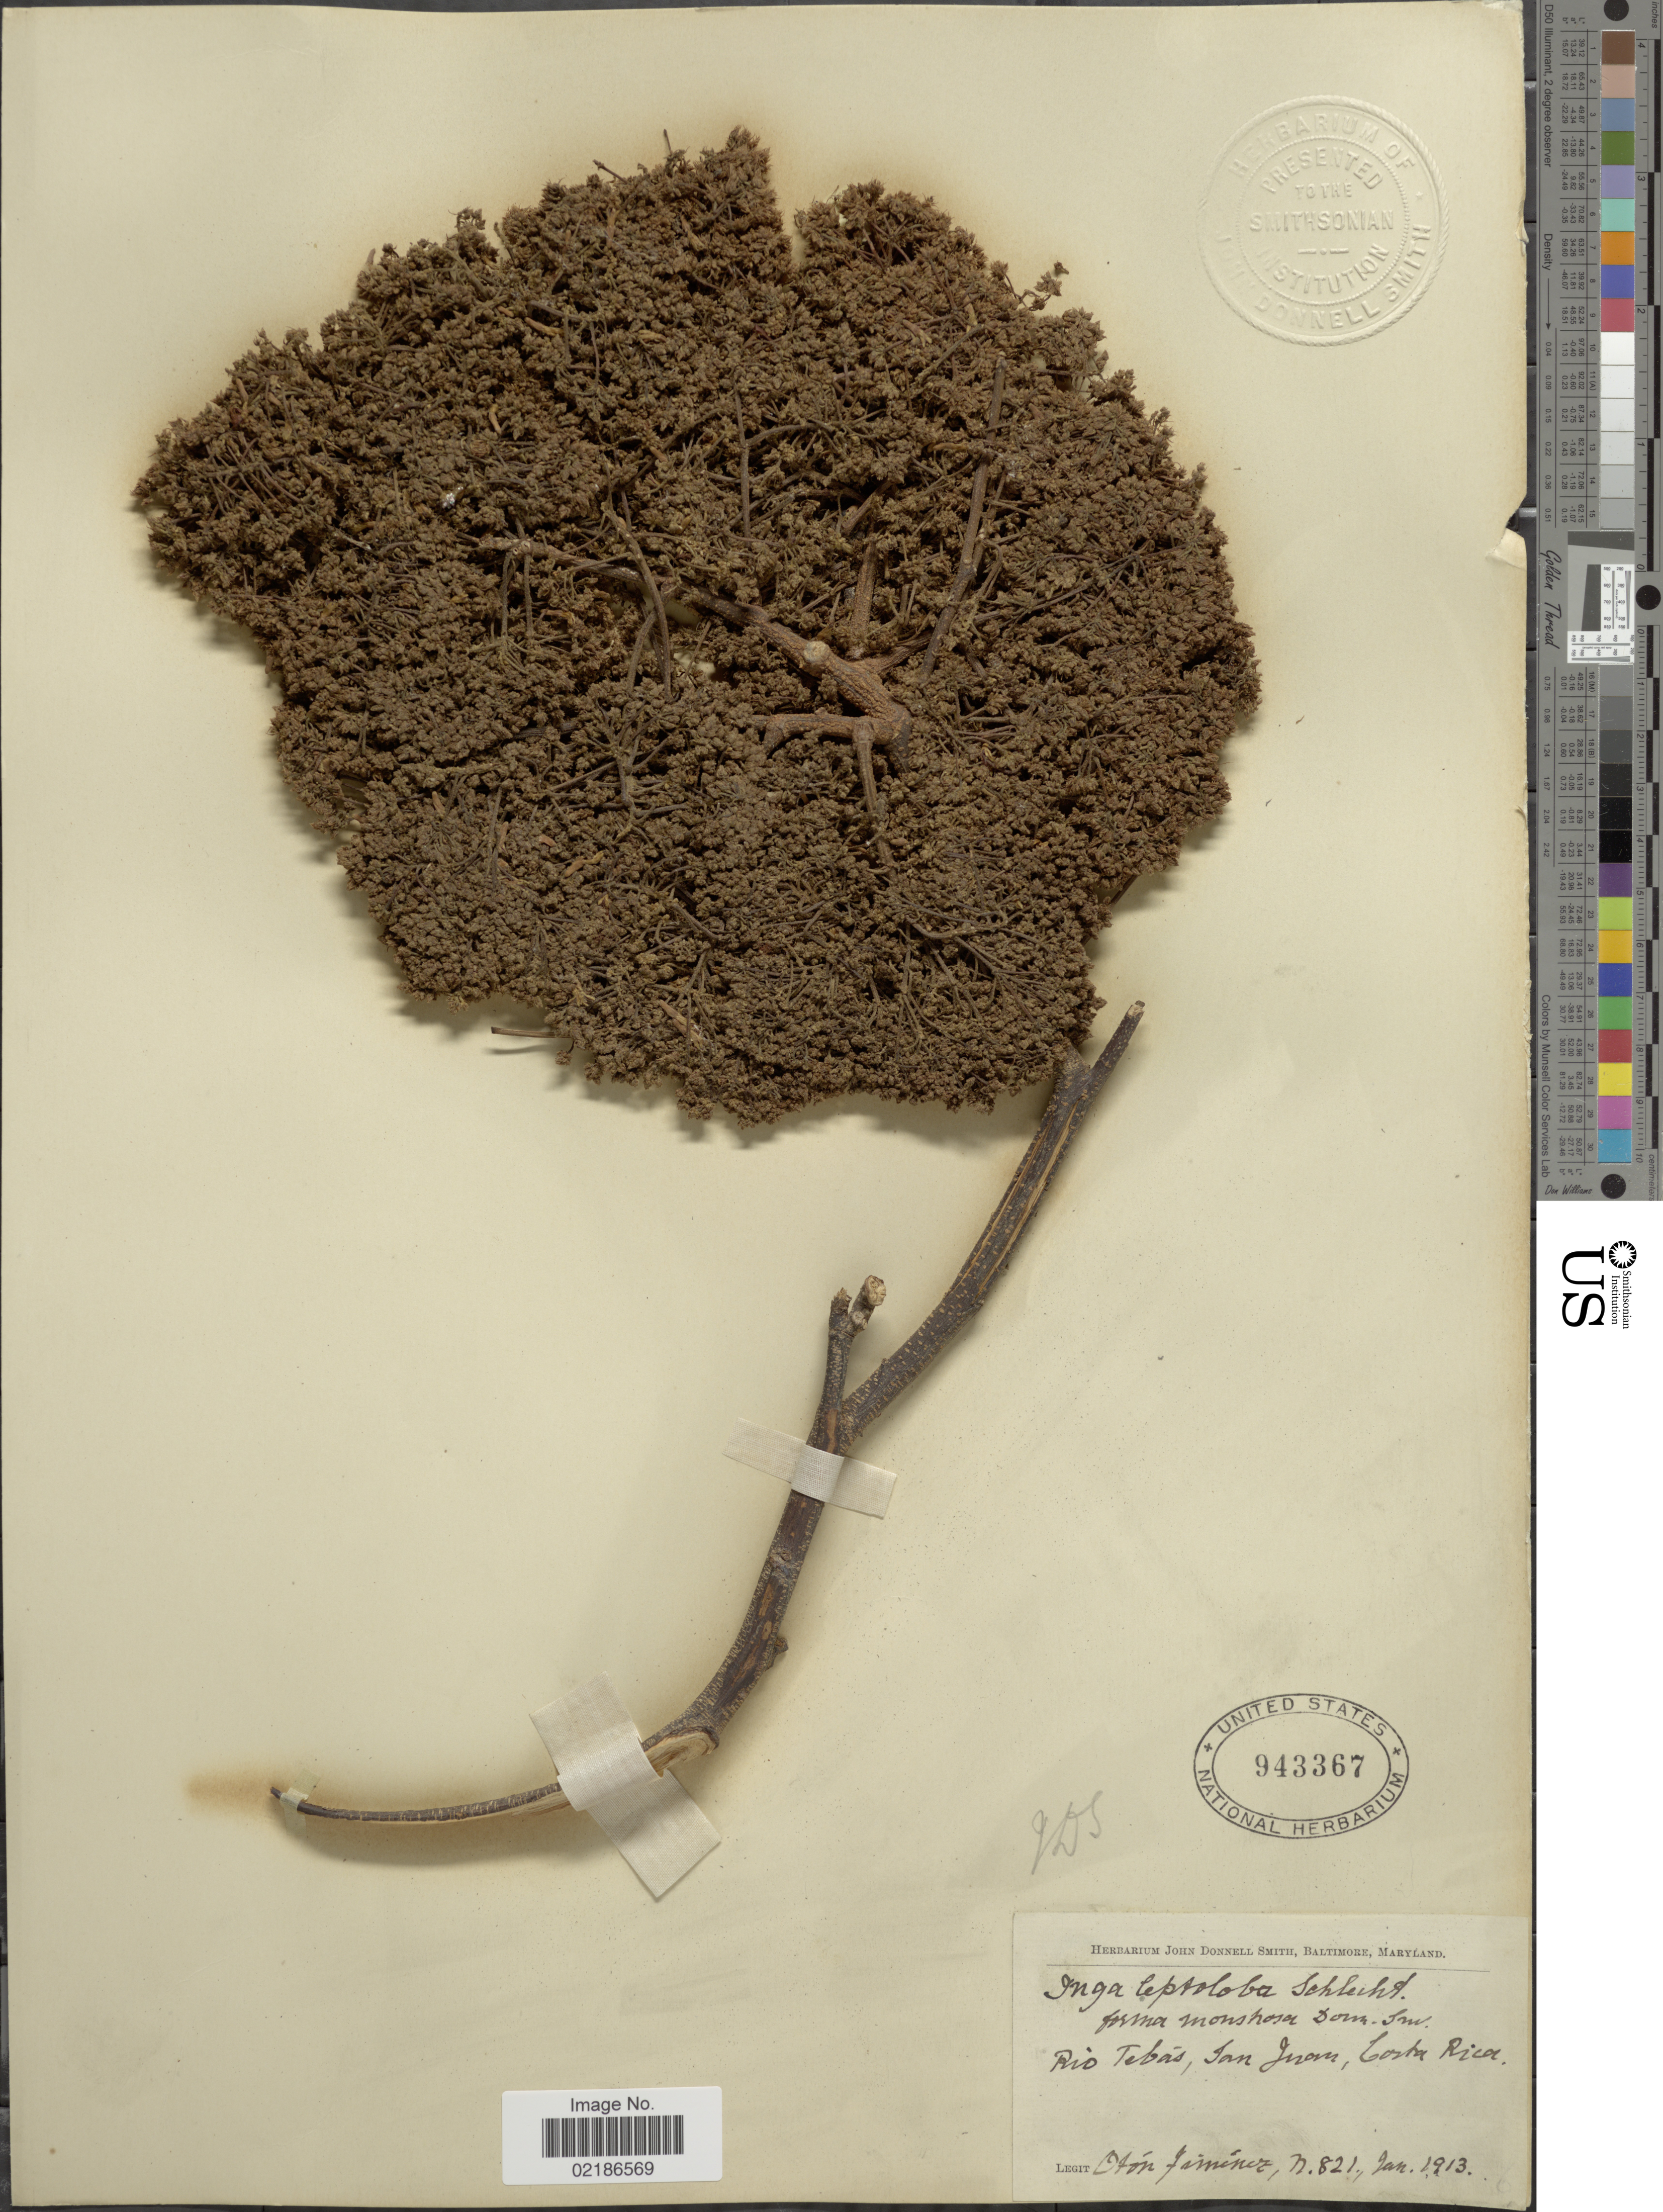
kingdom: Plantae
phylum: Tracheophyta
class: Magnoliopsida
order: Fabales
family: Fabaceae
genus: Inga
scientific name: Inga punctata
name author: Willd.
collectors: O. Jimenez L.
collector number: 821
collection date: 1913-01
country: Costa Rica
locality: Rio Tebas, San Juan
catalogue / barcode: US 943367